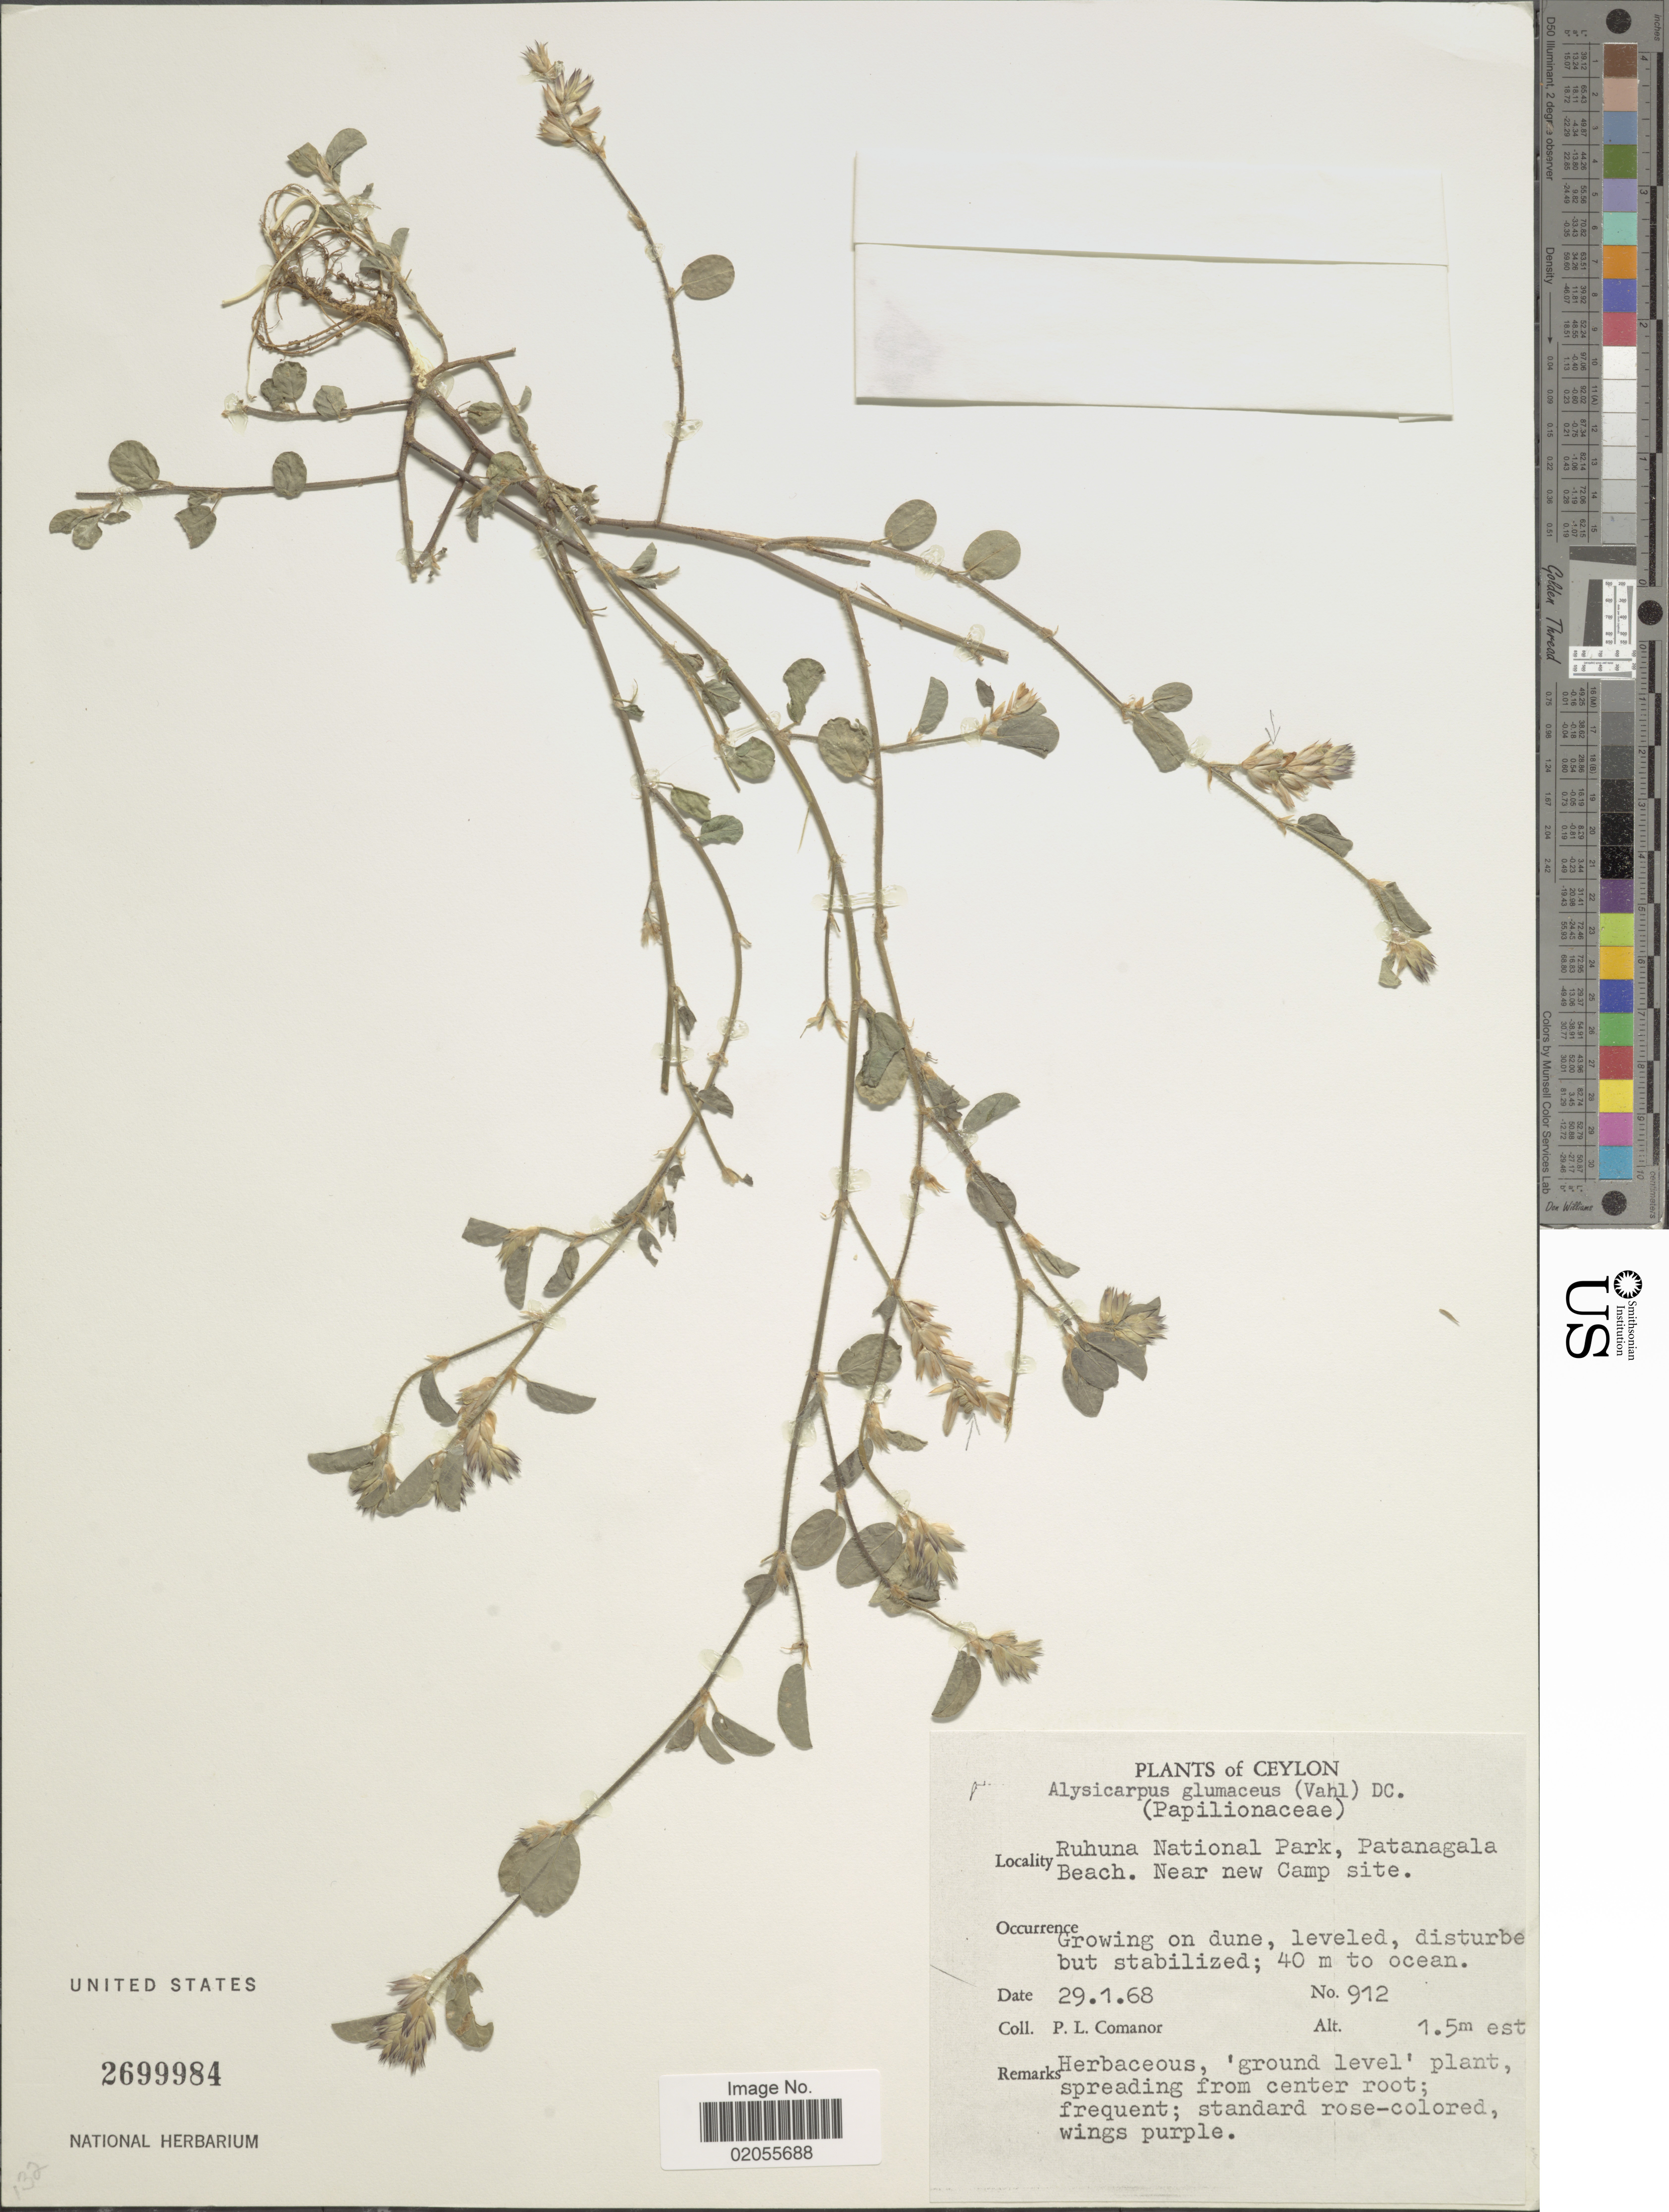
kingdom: Plantae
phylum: Tracheophyta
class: Magnoliopsida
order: Fabales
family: Fabaceae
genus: Alysicarpus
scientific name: Alysicarpus glumaceus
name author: (Vahl) DC.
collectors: P. Comanor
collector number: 912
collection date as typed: Transcribed d/m/y: 29/1/68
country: Sri Lanka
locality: Ceylon, Ruhuna National Park, Patanagala Beach. Near new Camp Site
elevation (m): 1.5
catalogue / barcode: US 2699984